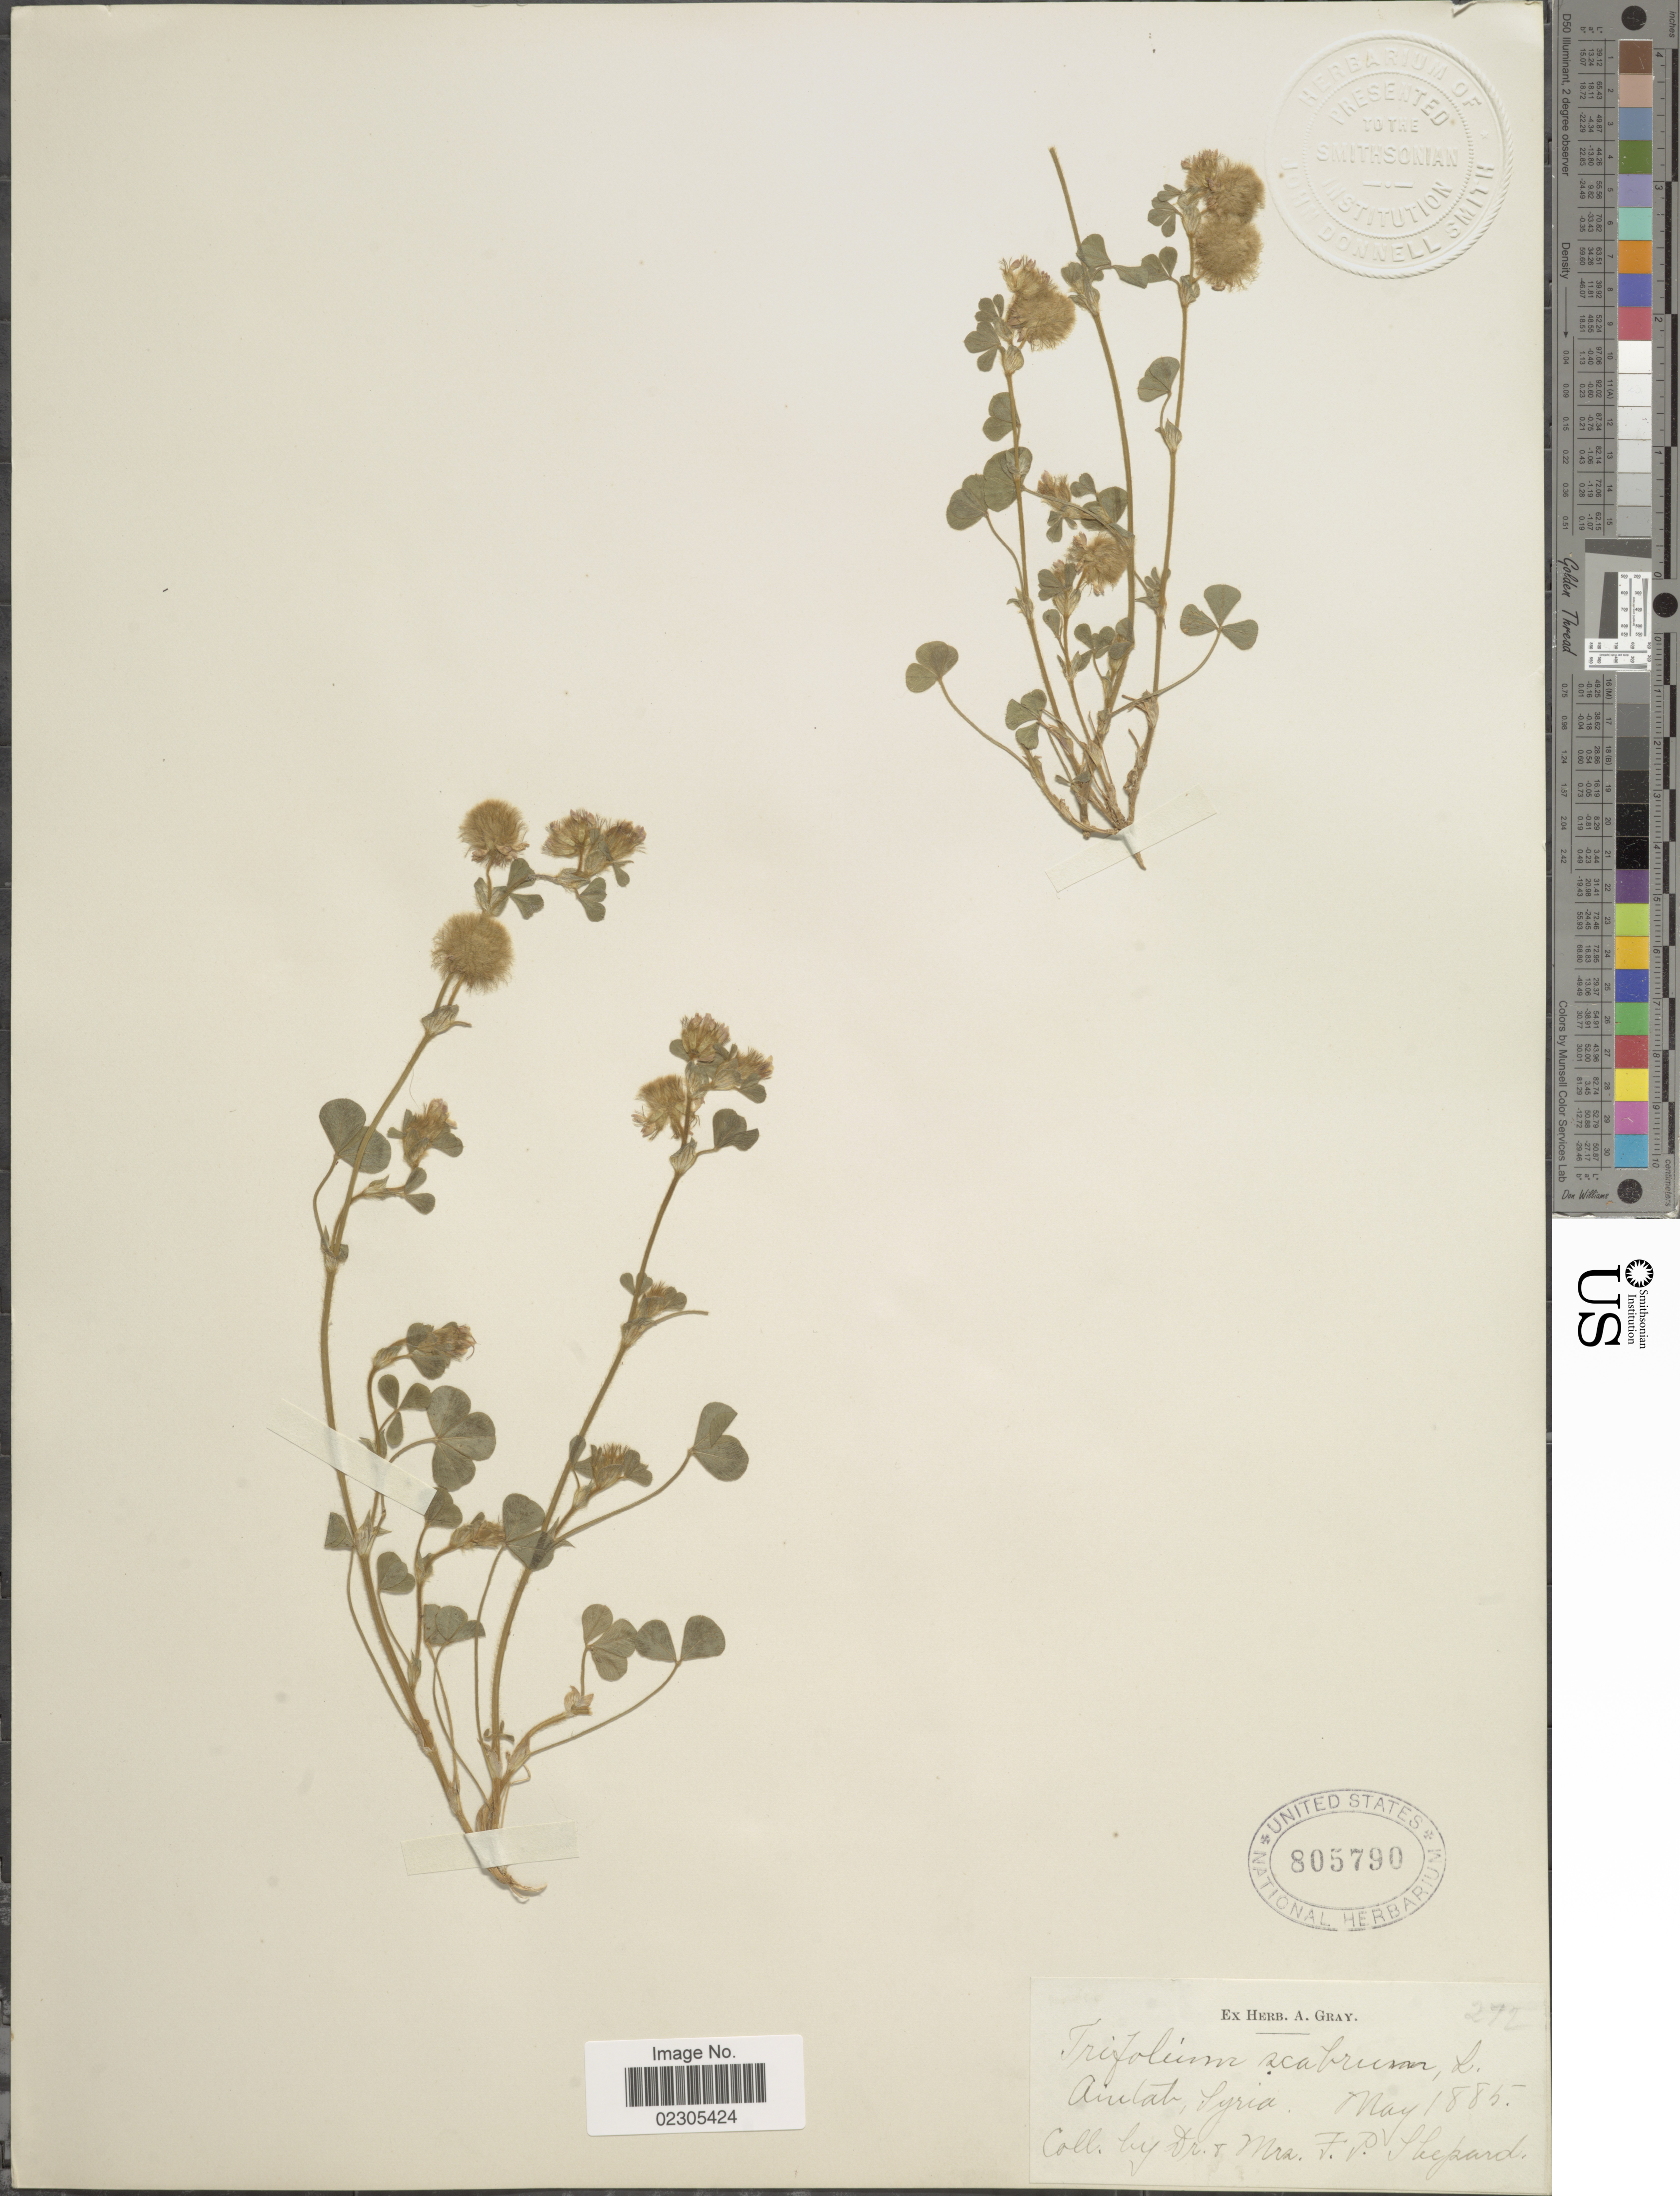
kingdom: Plantae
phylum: Tracheophyta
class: Magnoliopsida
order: Fabales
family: Fabaceae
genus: Trifolium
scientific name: Trifolium scabrum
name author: L.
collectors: F. P. Shepard & Mrs. Shepard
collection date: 1885-05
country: Syria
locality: Autah [interpreted]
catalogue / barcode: US 805790